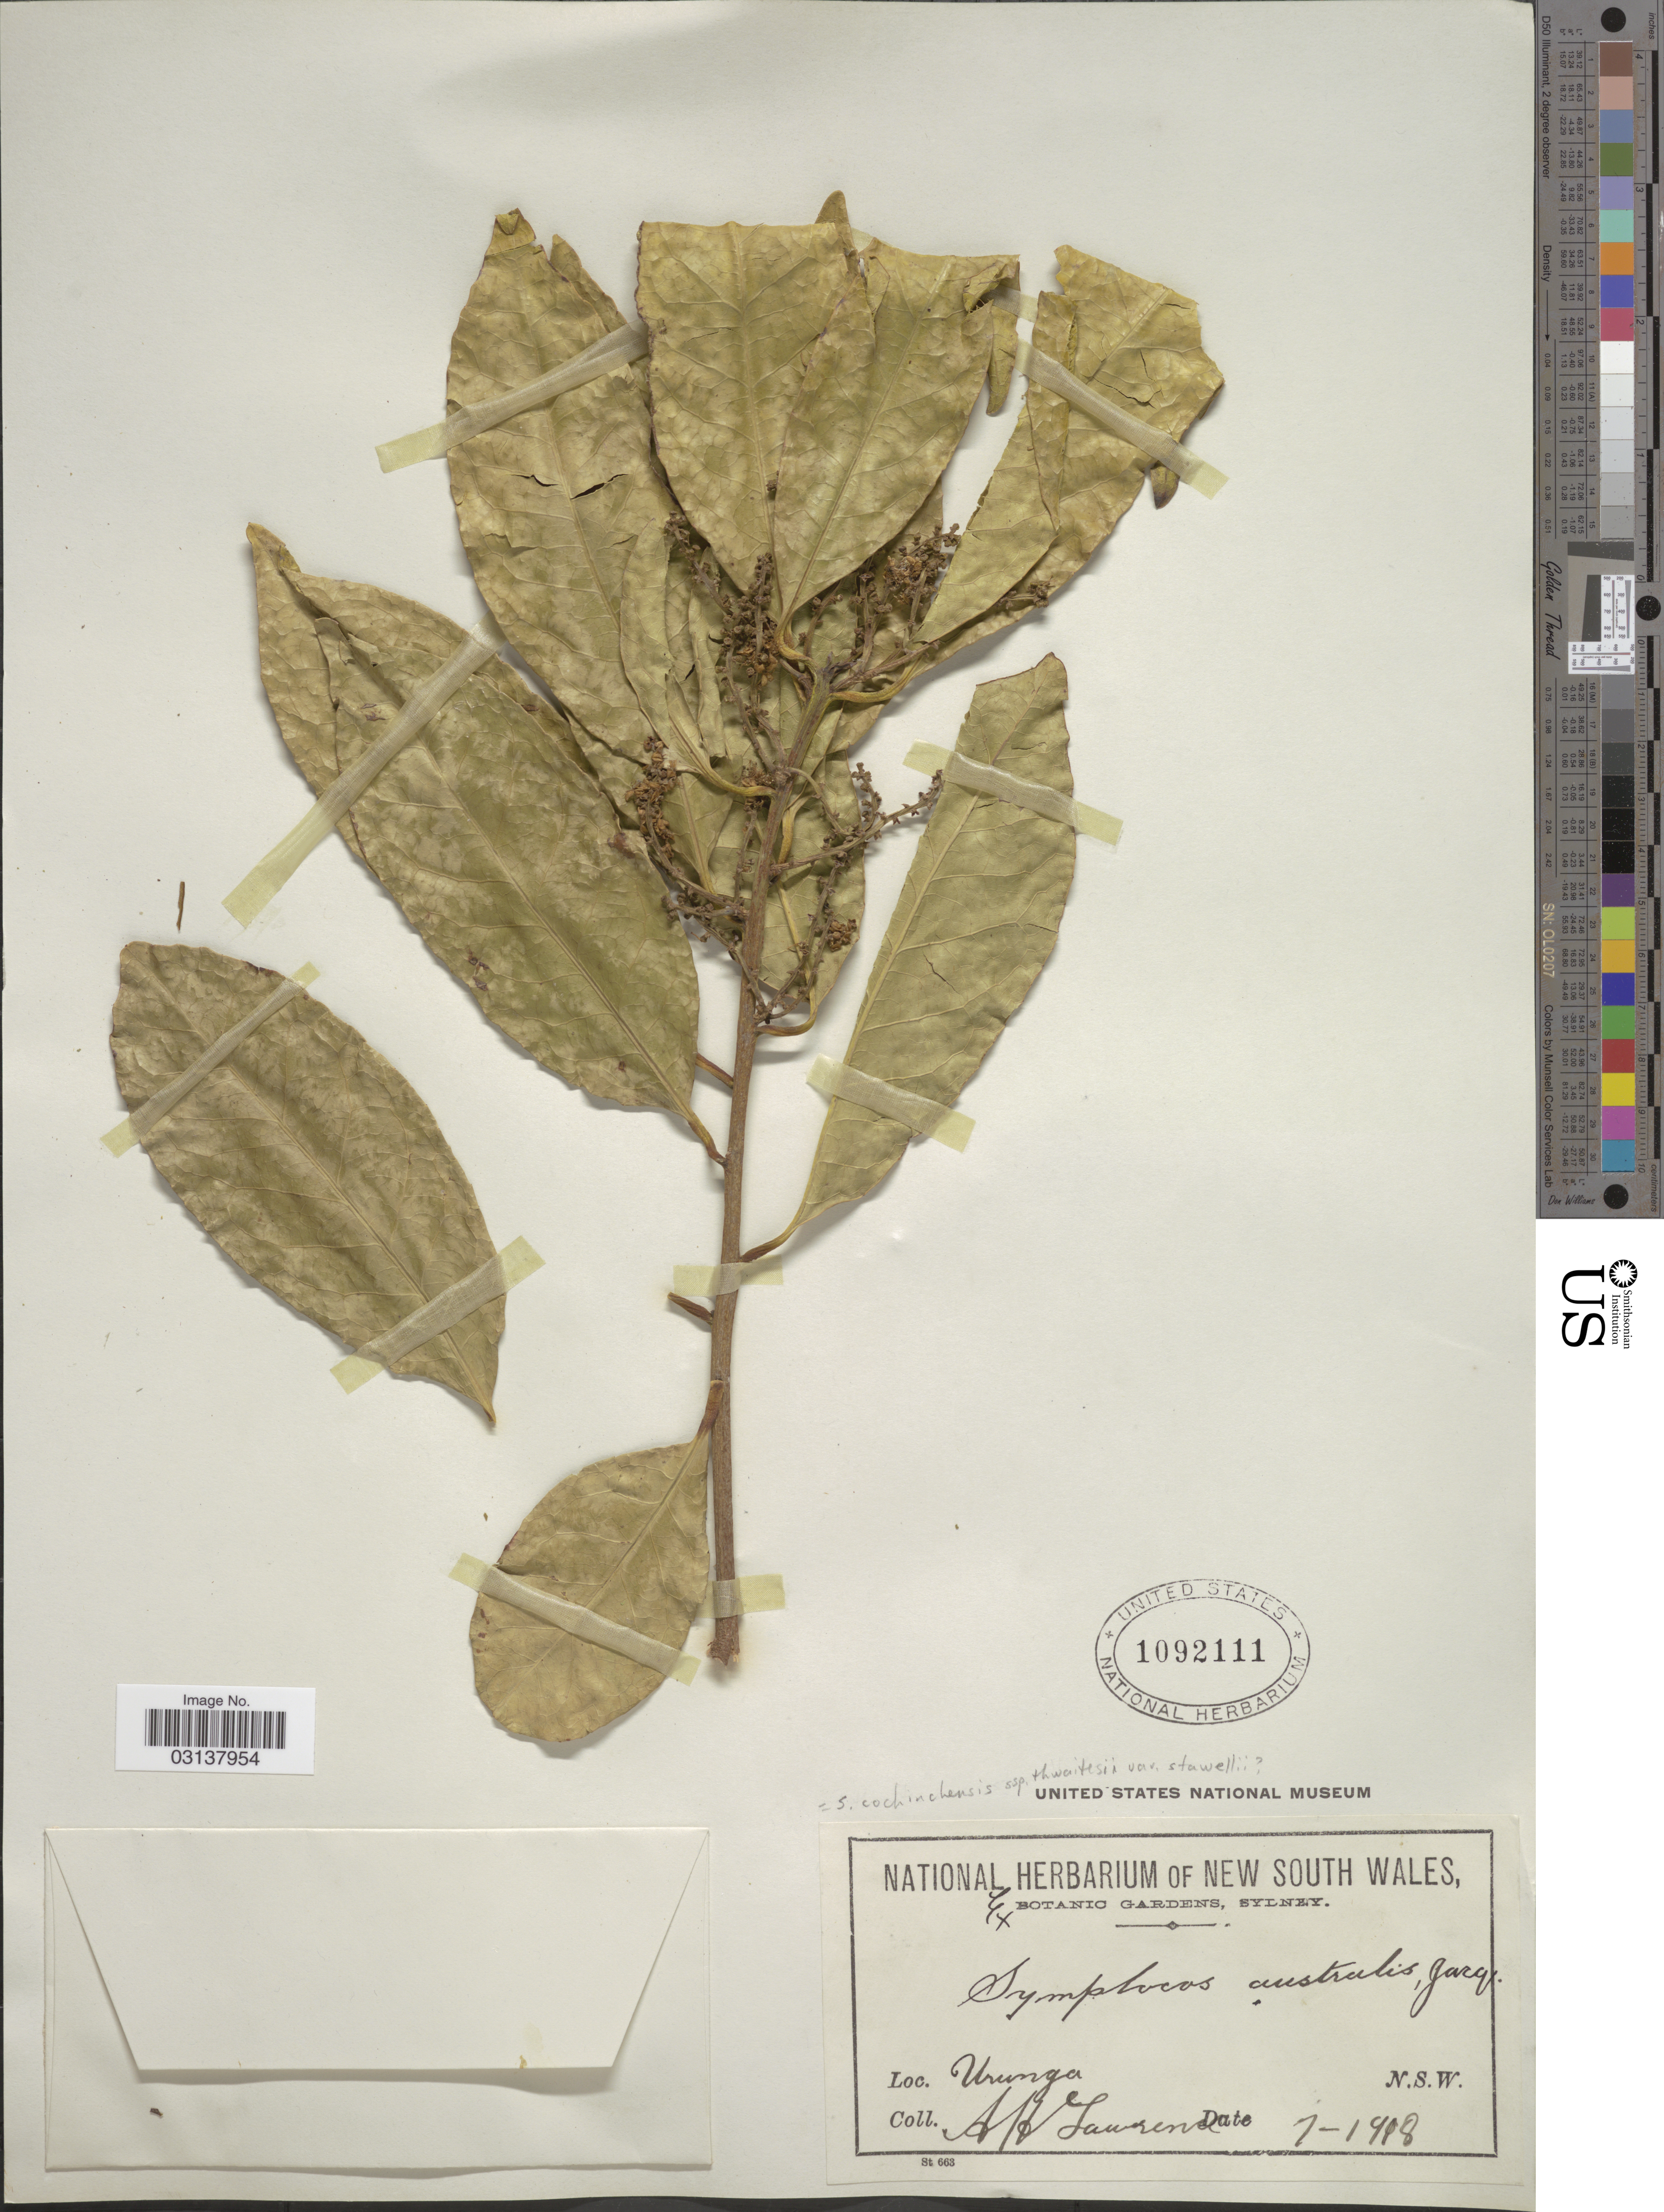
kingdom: Plantae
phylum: Tracheophyta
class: Magnoliopsida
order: Ericales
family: Symplocaceae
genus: Symplocos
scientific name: Symplocos stawellii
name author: F. Muell.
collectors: A. Lawrence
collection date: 1918-07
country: Australia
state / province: New South Wales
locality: Urunga. N. S. W.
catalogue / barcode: US 1092111